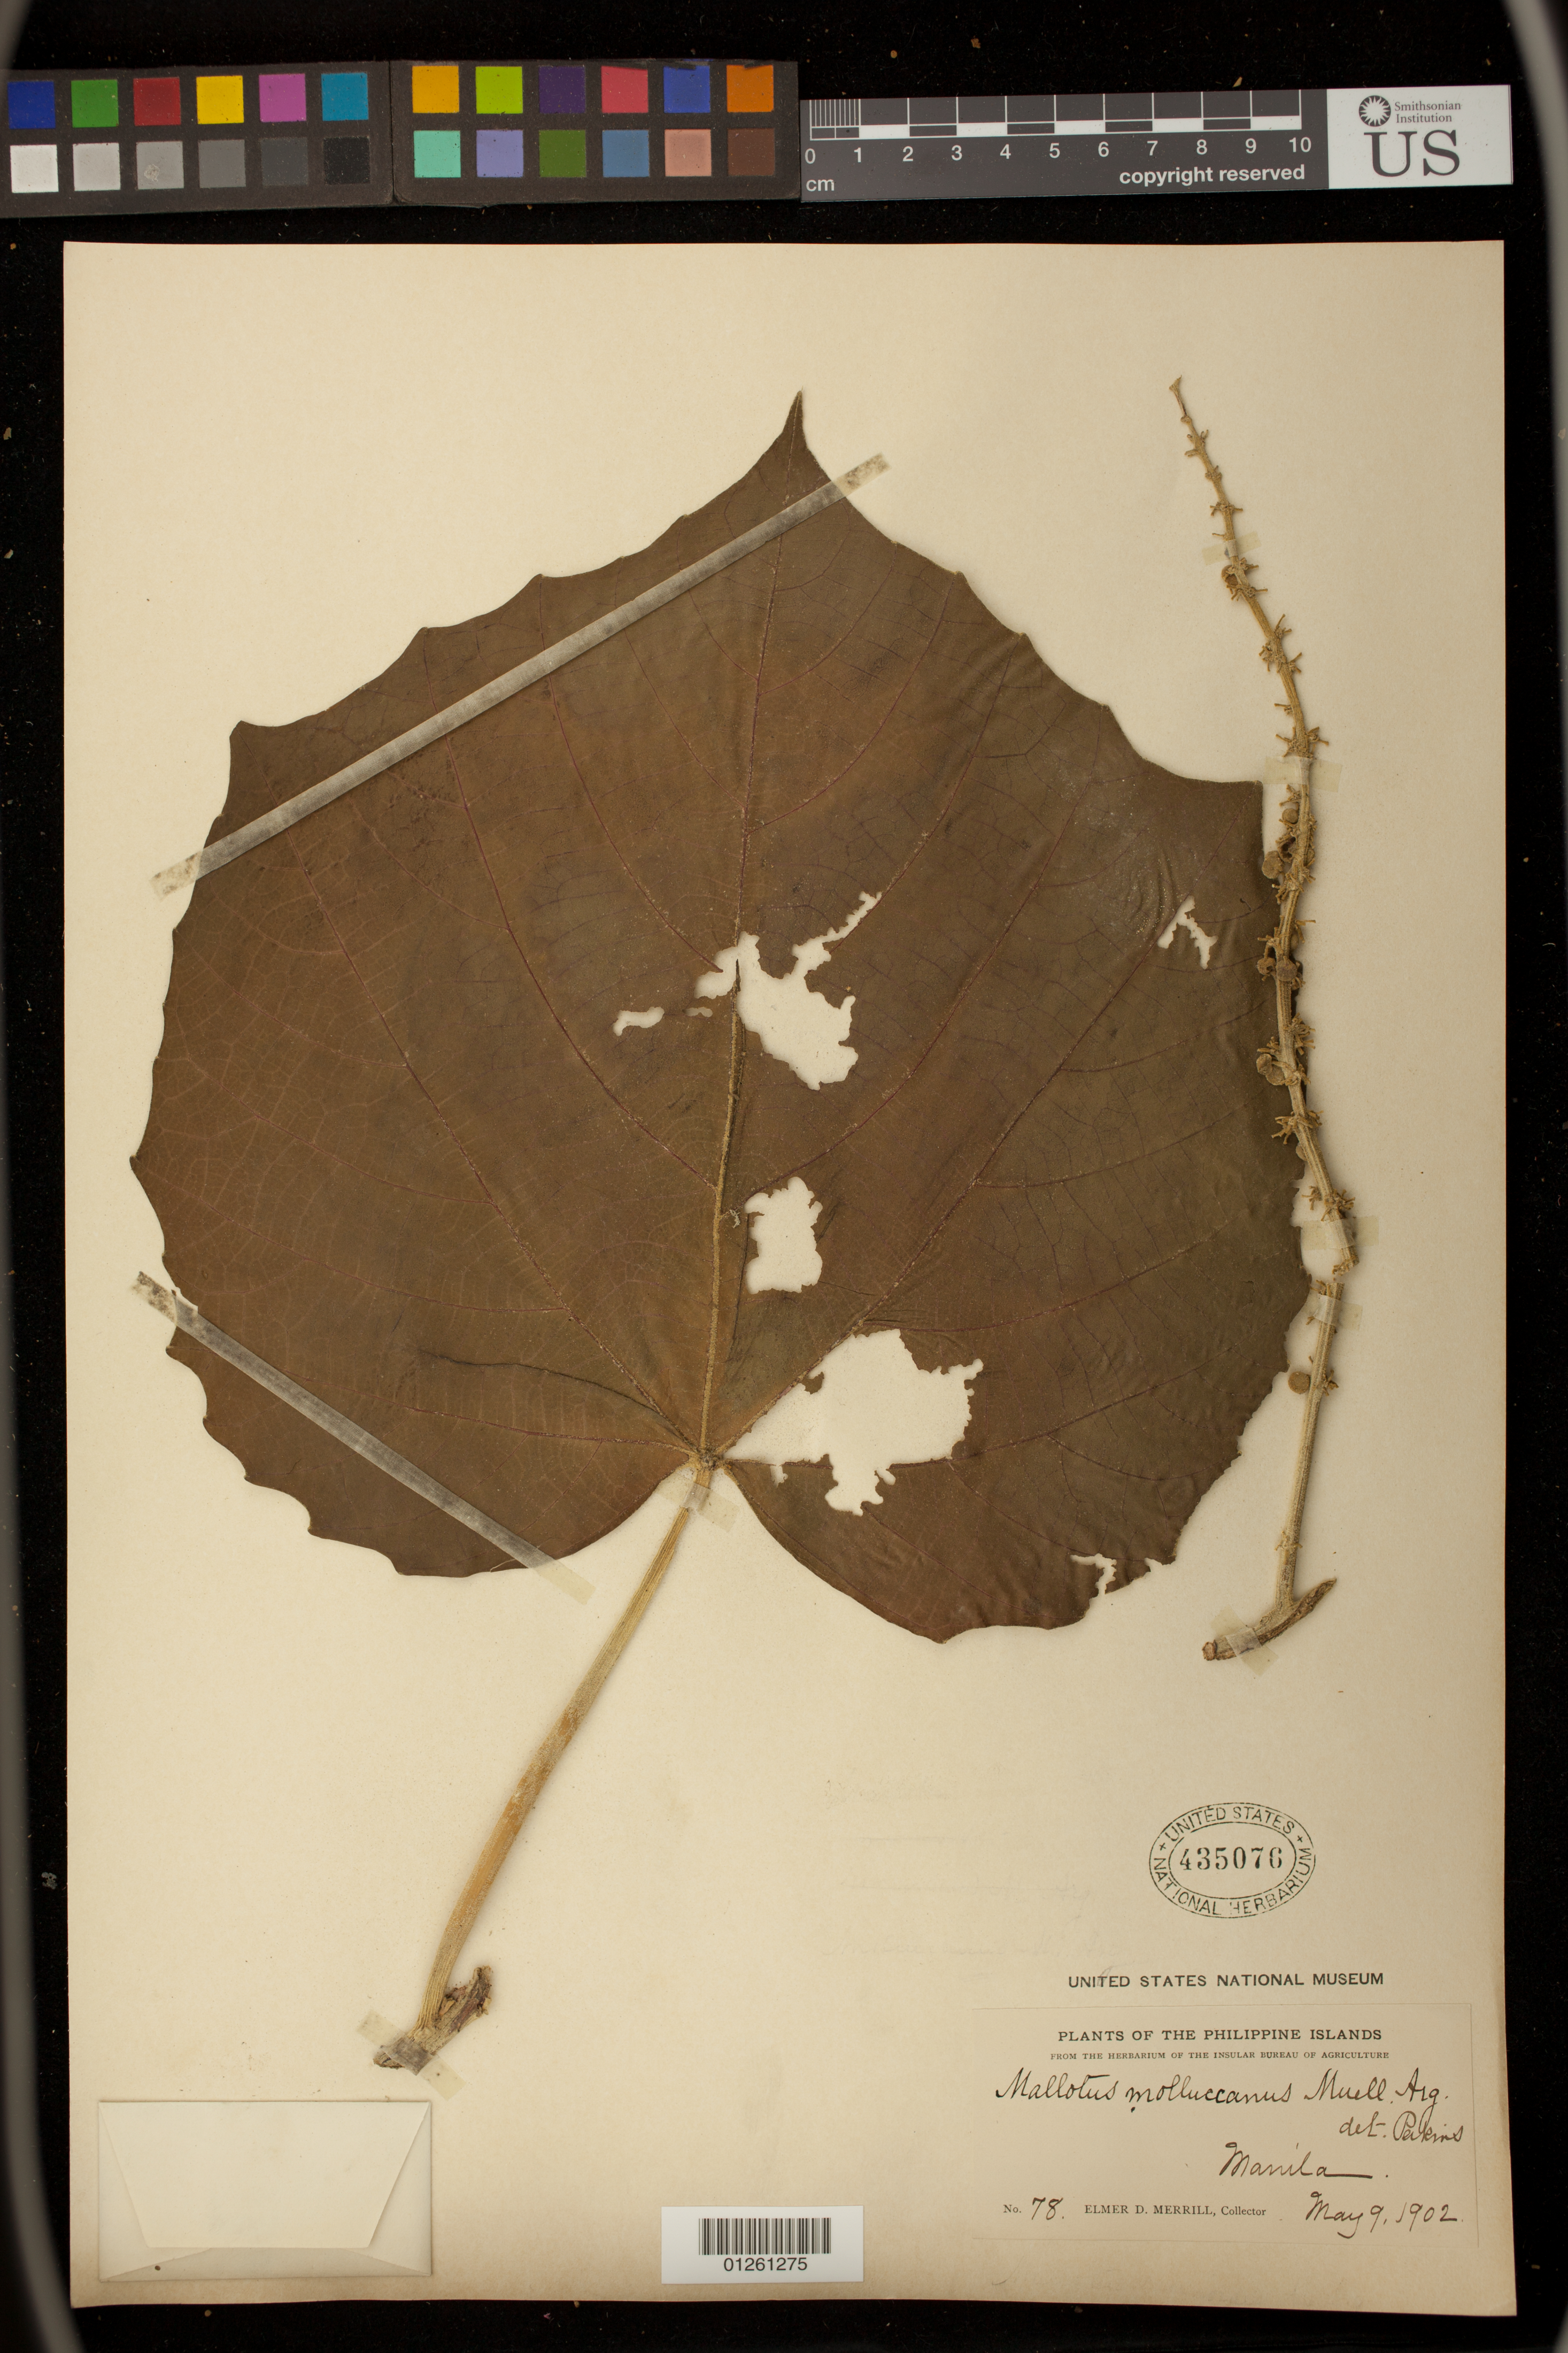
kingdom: Plantae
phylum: Tracheophyta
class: Magnoliopsida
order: Malpighiales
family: Euphorbiaceae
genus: Melanolepis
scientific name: Melanolepis multiglandulosa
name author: (Reinw. ex Blume) Rchb. f. & Zoll.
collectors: E. D. Merrill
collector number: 78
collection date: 1902-05-09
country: Philippines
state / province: National Capital Region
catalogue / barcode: US 435076